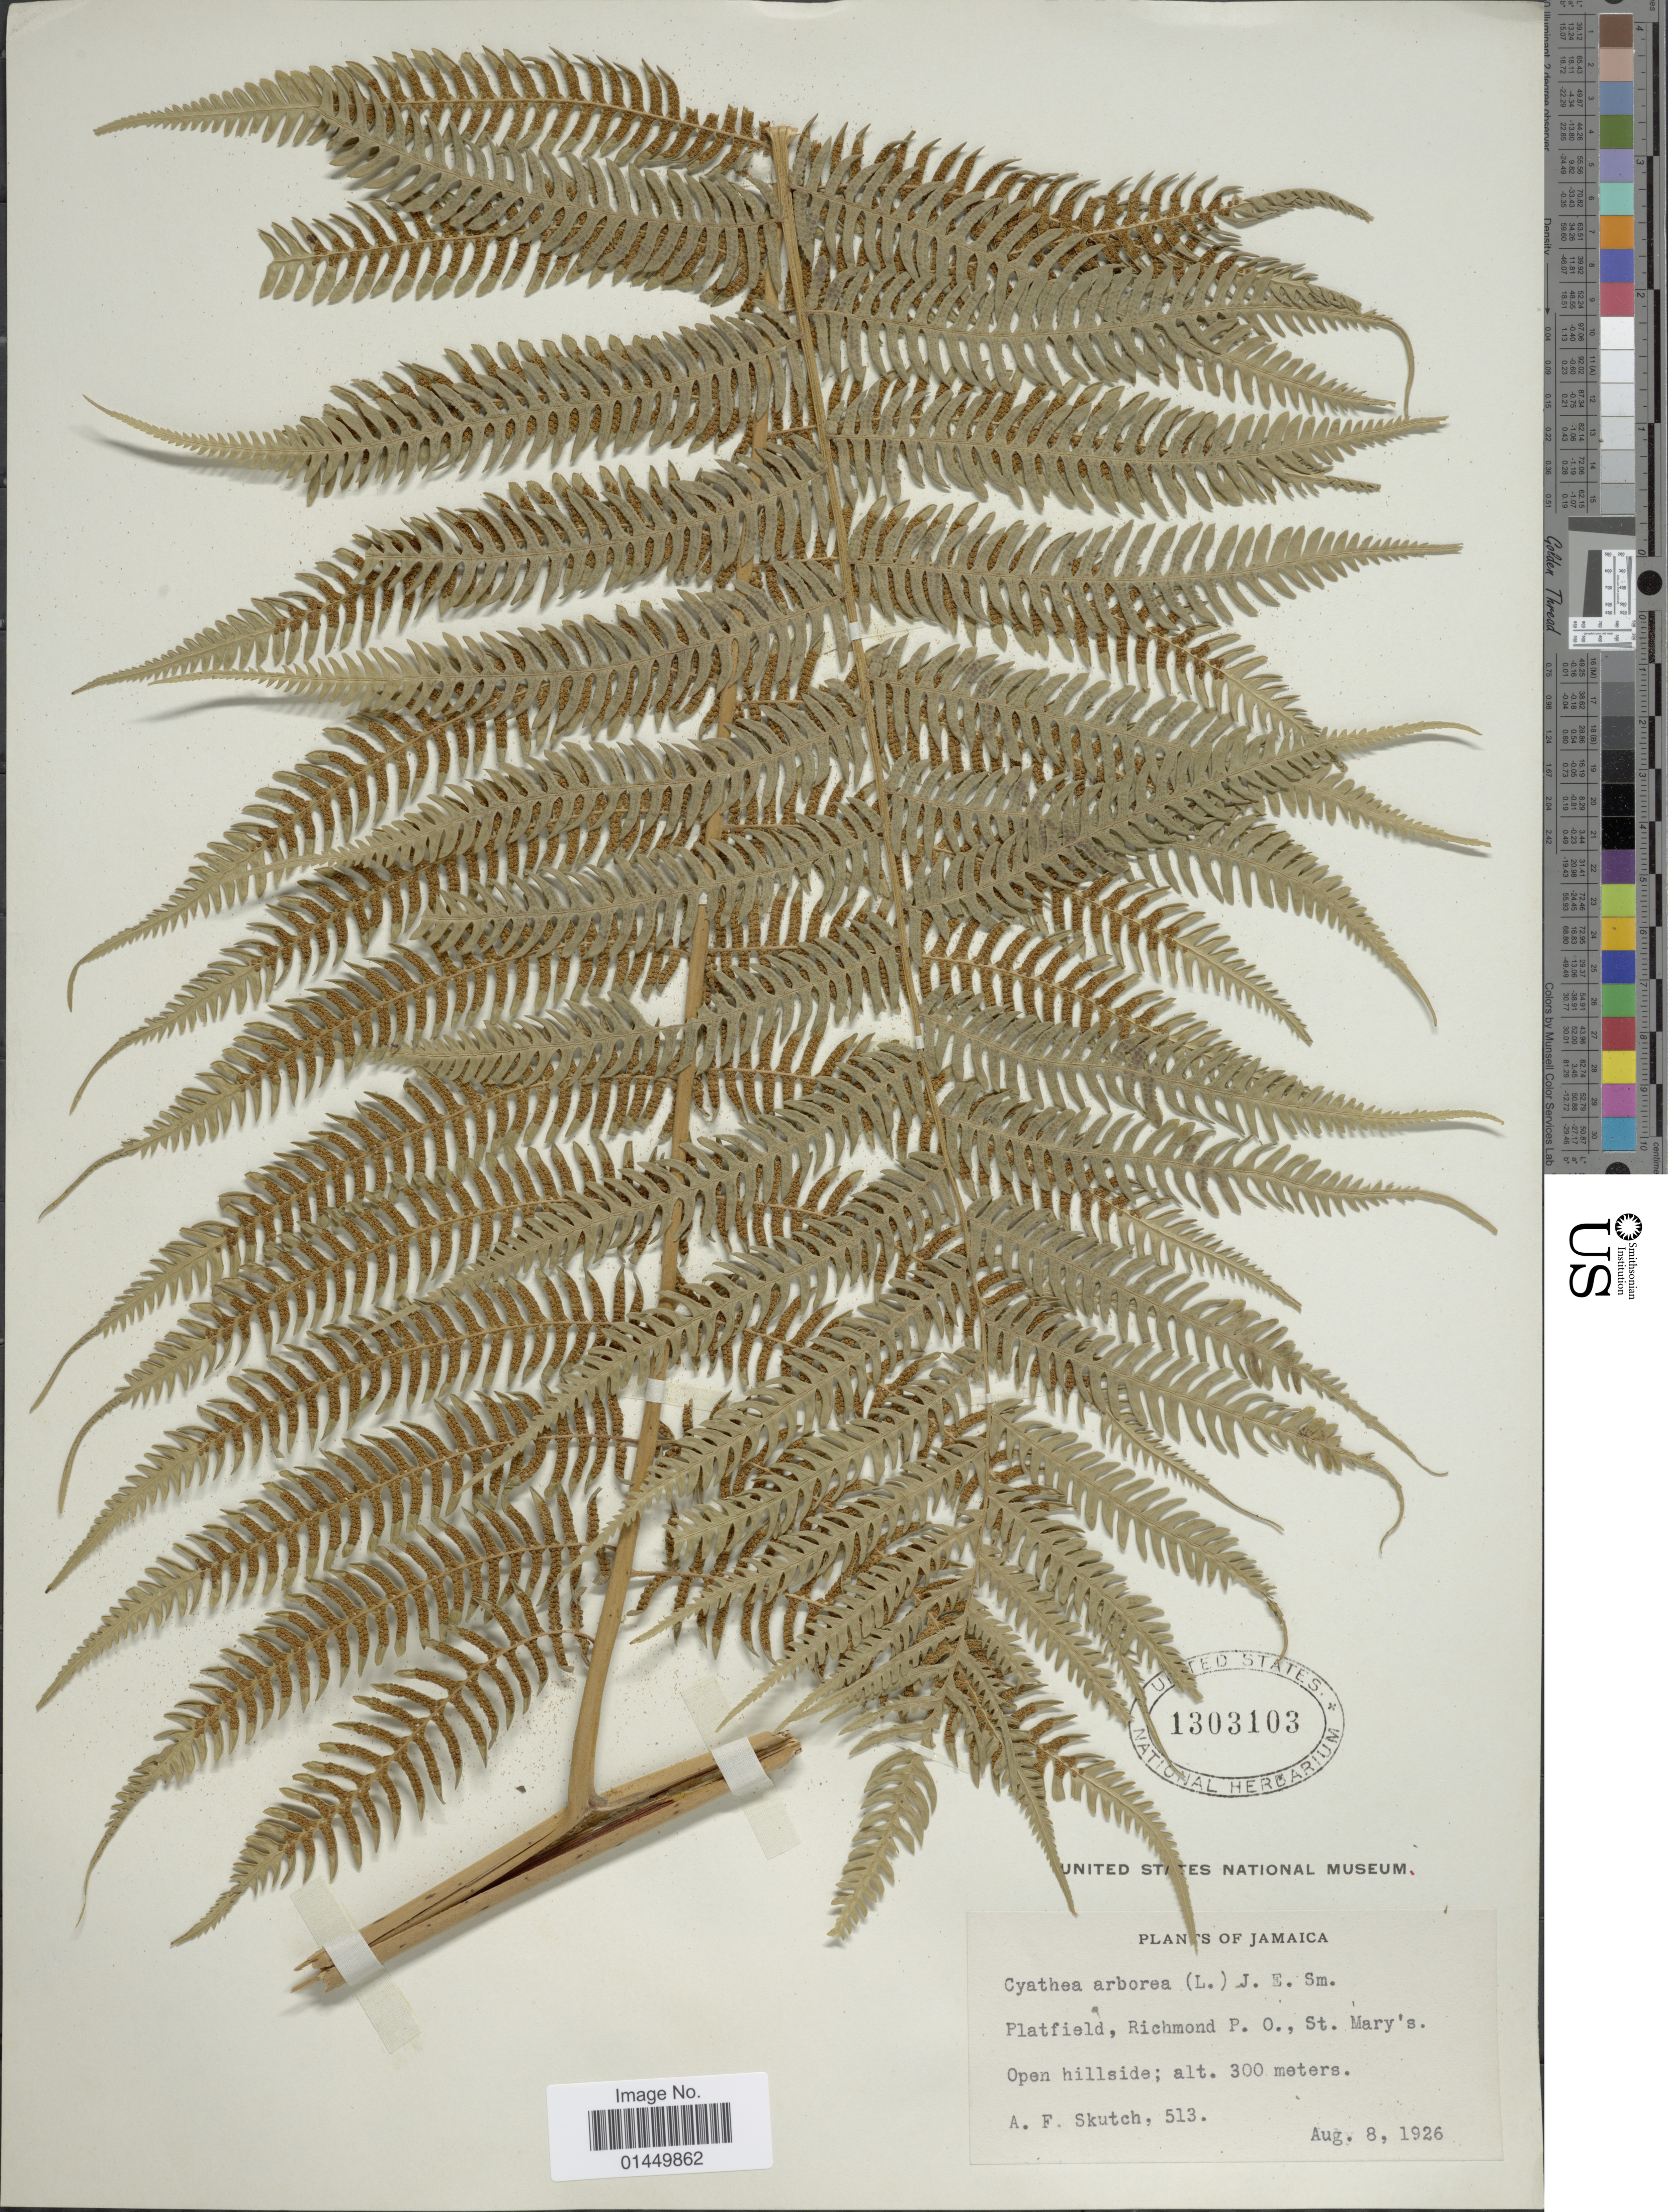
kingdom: Plantae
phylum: Tracheophyta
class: Polypodiopsida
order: Cyatheales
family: Cyatheaceae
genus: Cyathea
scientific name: Cyathea arborea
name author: (L.) Sm.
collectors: A. F. Skutch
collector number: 513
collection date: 1926-08-08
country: Jamaica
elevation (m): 300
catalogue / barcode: US 1303103